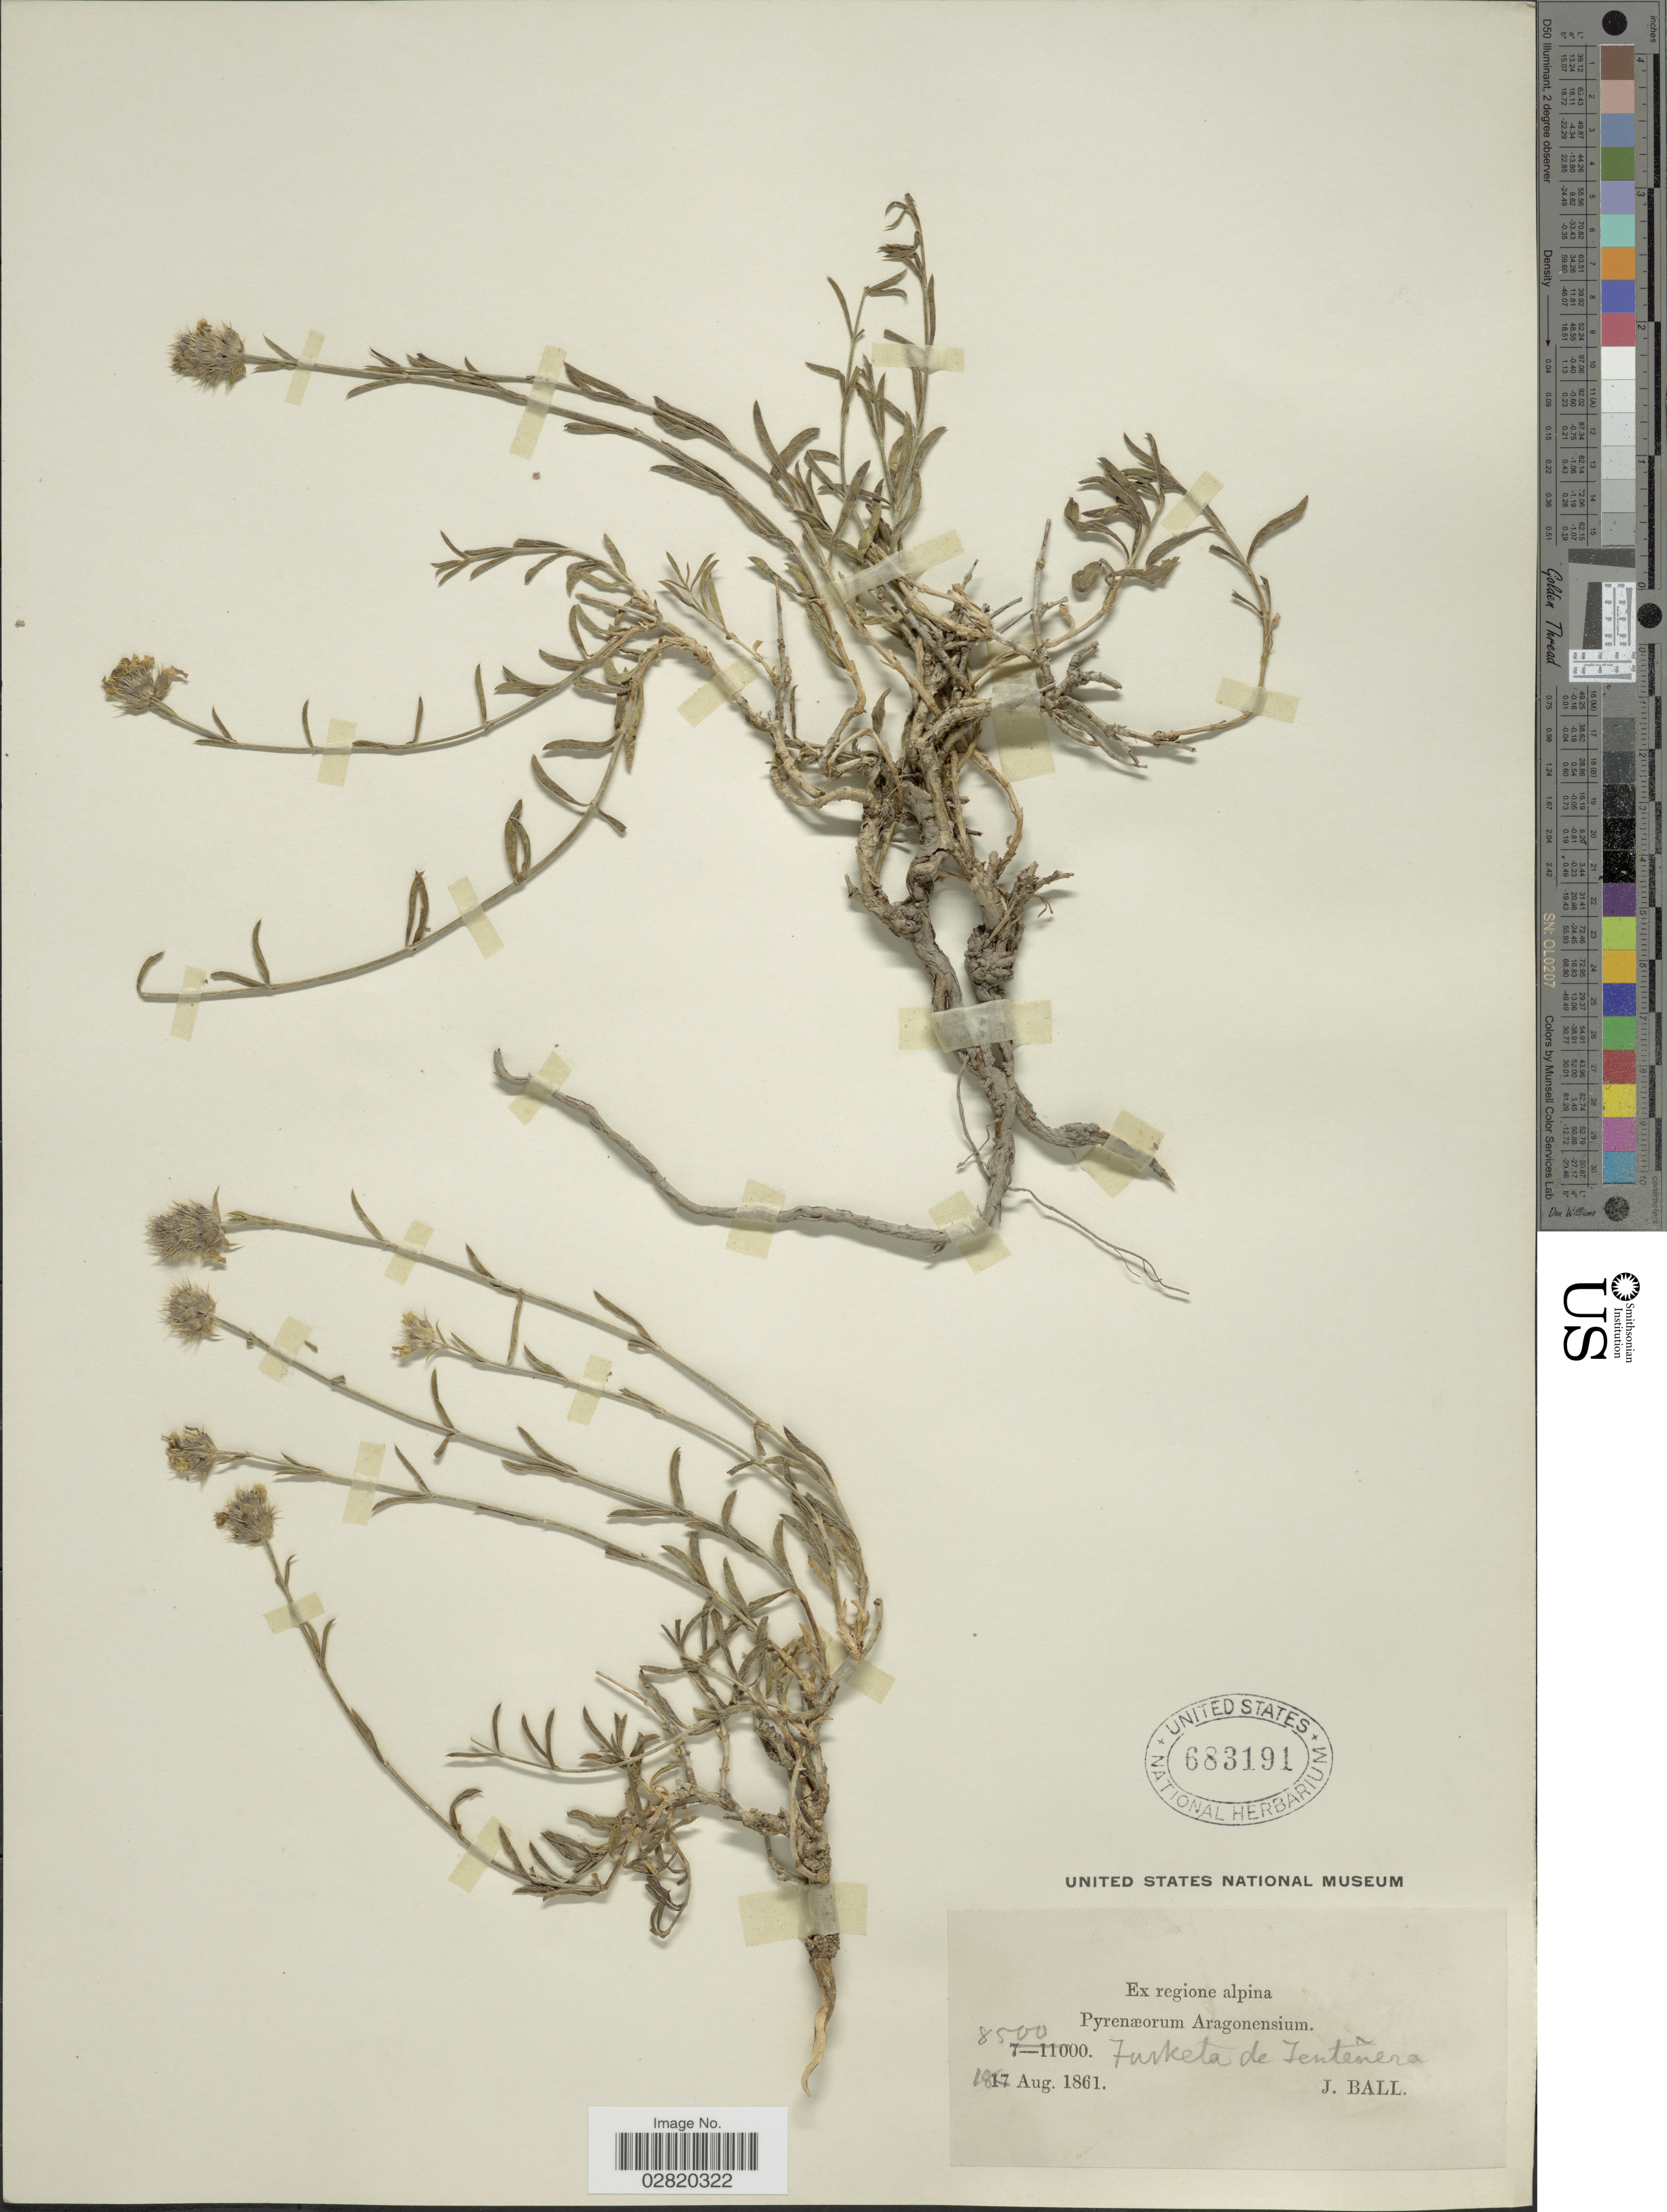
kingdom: Plantae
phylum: Tracheophyta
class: Magnoliopsida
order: Lamiales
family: Lamiaceae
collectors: J. Ball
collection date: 1861-08-18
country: Spain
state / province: Aragon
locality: Ex regione alpina Pyrenæorum Aragonensium. Furketa de Tenteñera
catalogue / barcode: US 683191